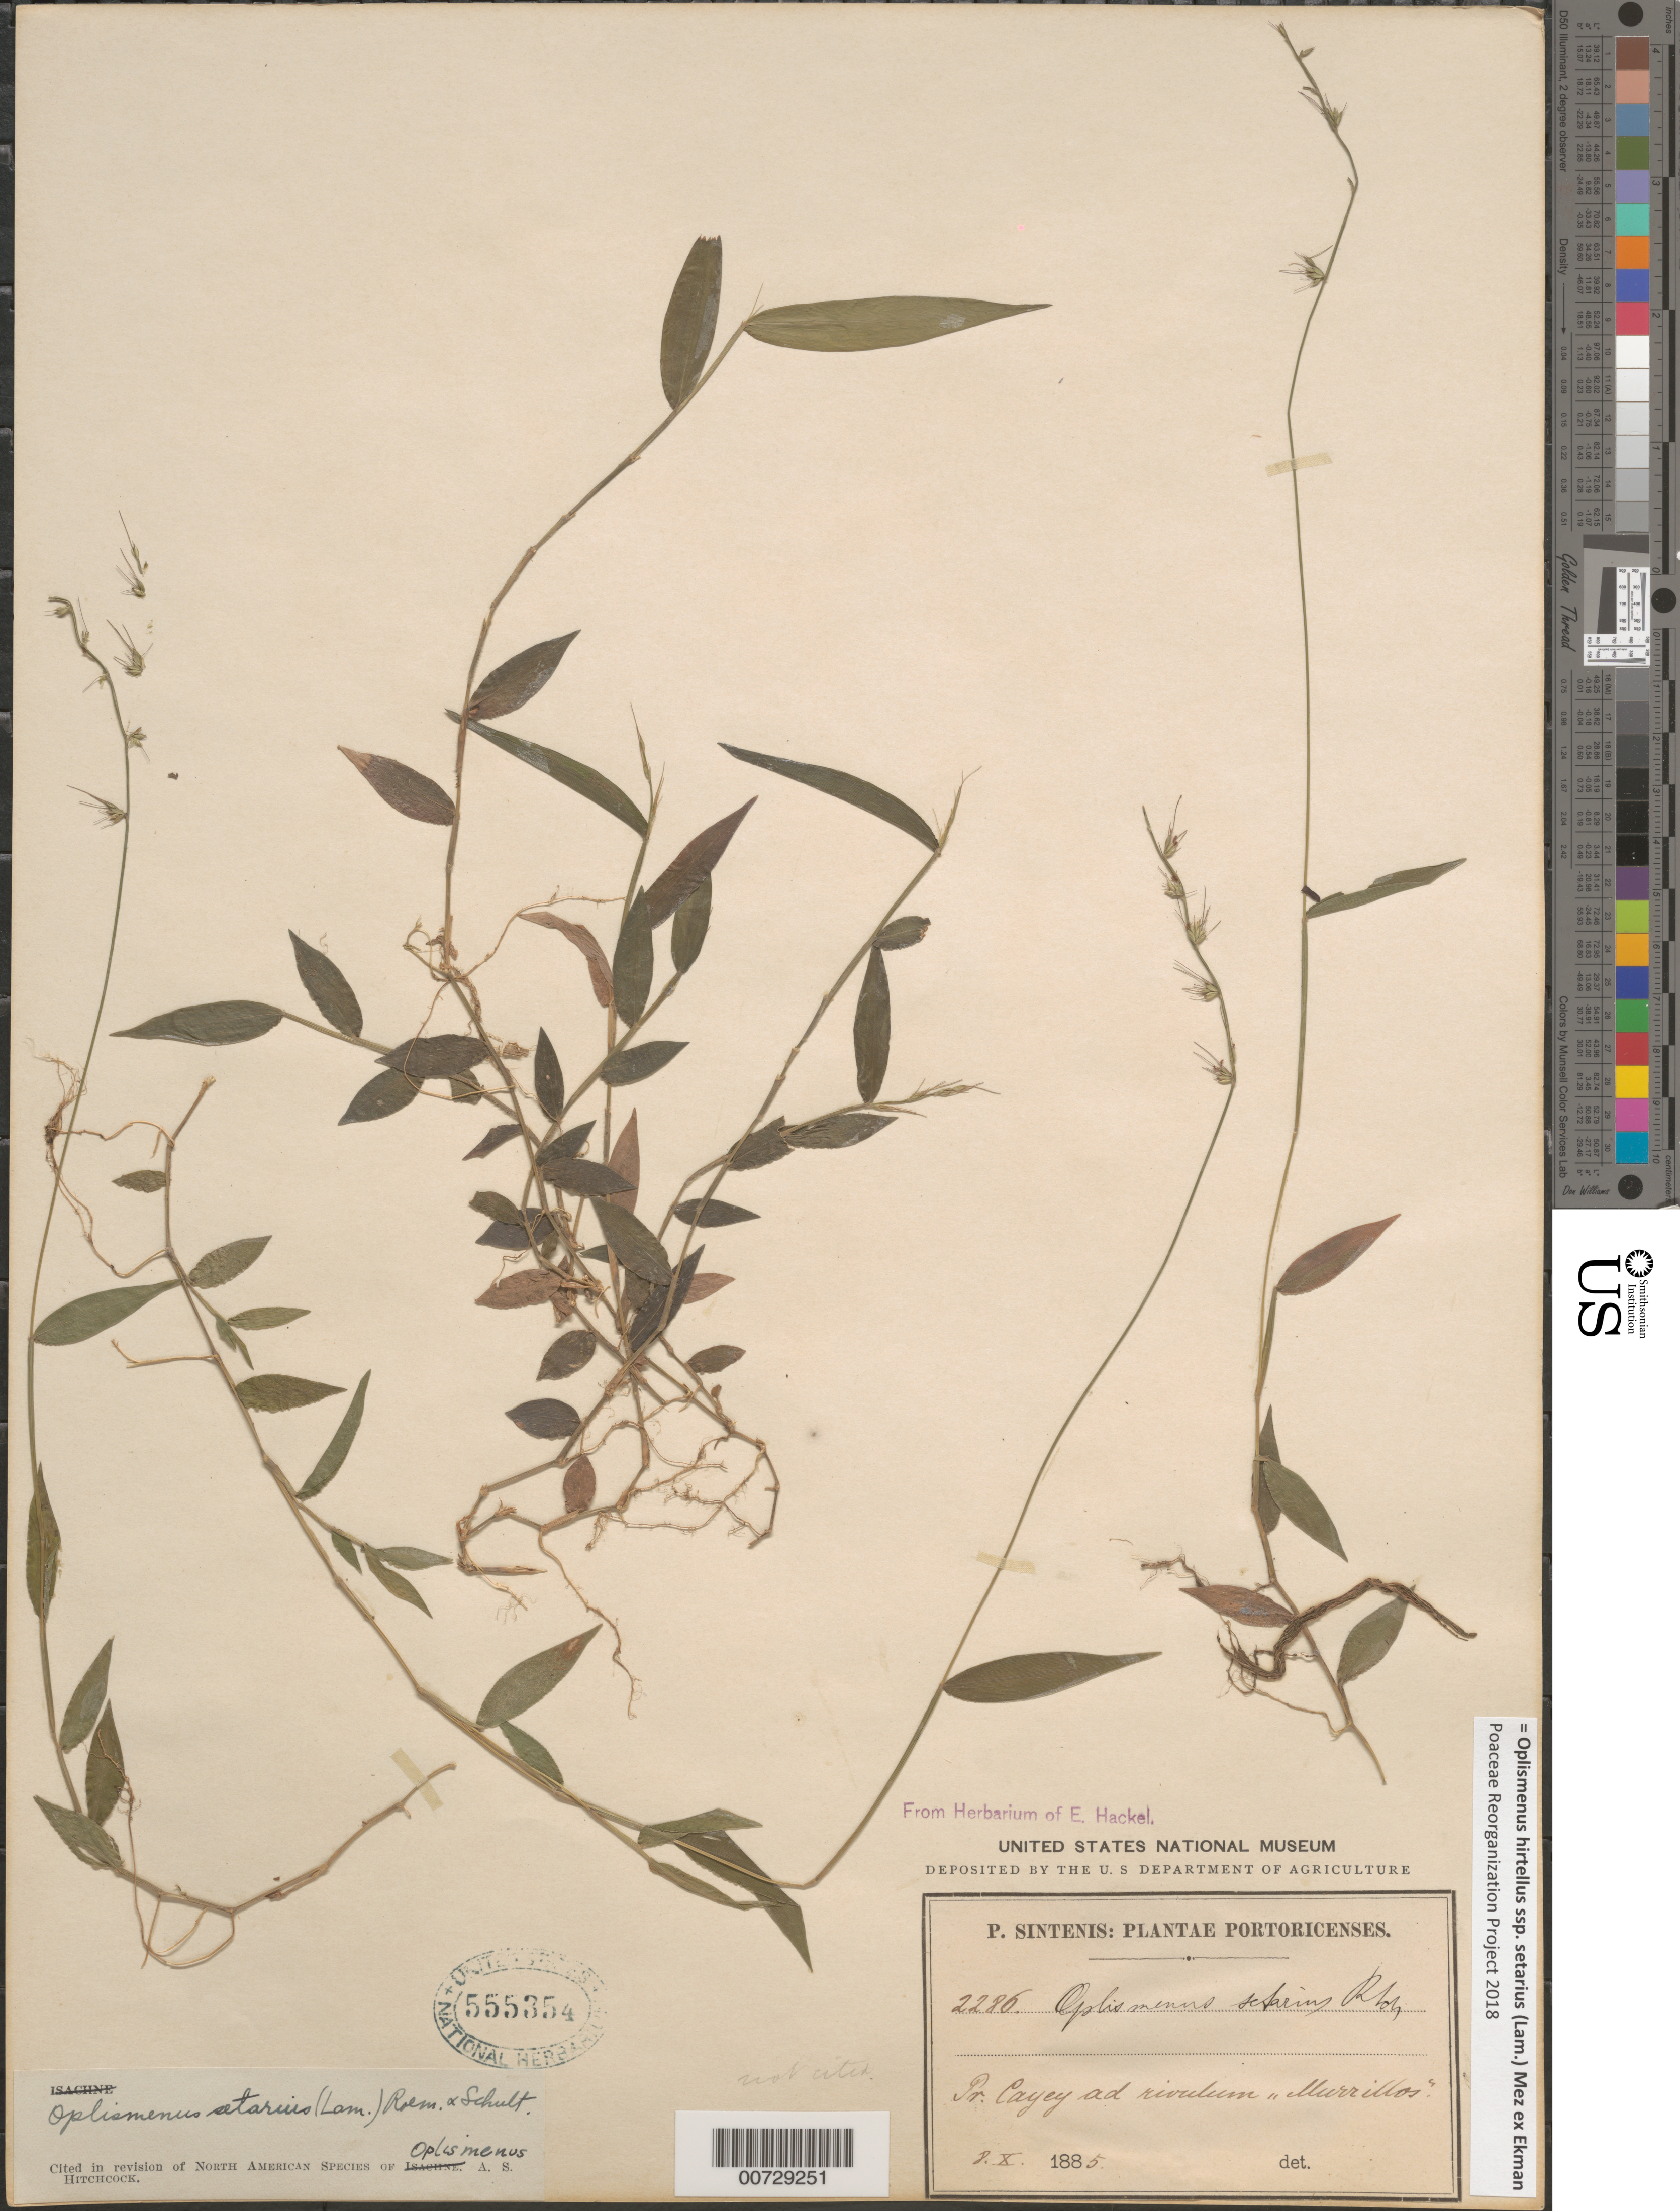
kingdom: Plantae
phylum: Tracheophyta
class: Liliopsida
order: Poales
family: Poaceae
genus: Oplismenus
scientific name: Oplismenus hirtellus subsp. setarius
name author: (Lam.) Mez ex Ekman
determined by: Poaceae Reorganization Project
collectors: P. Sintenis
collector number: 2286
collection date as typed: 08 Oct 1885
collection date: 1885-10-08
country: Puerto Rico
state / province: Cayey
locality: Murrillos"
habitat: Ad rivulum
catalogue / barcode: US 555354